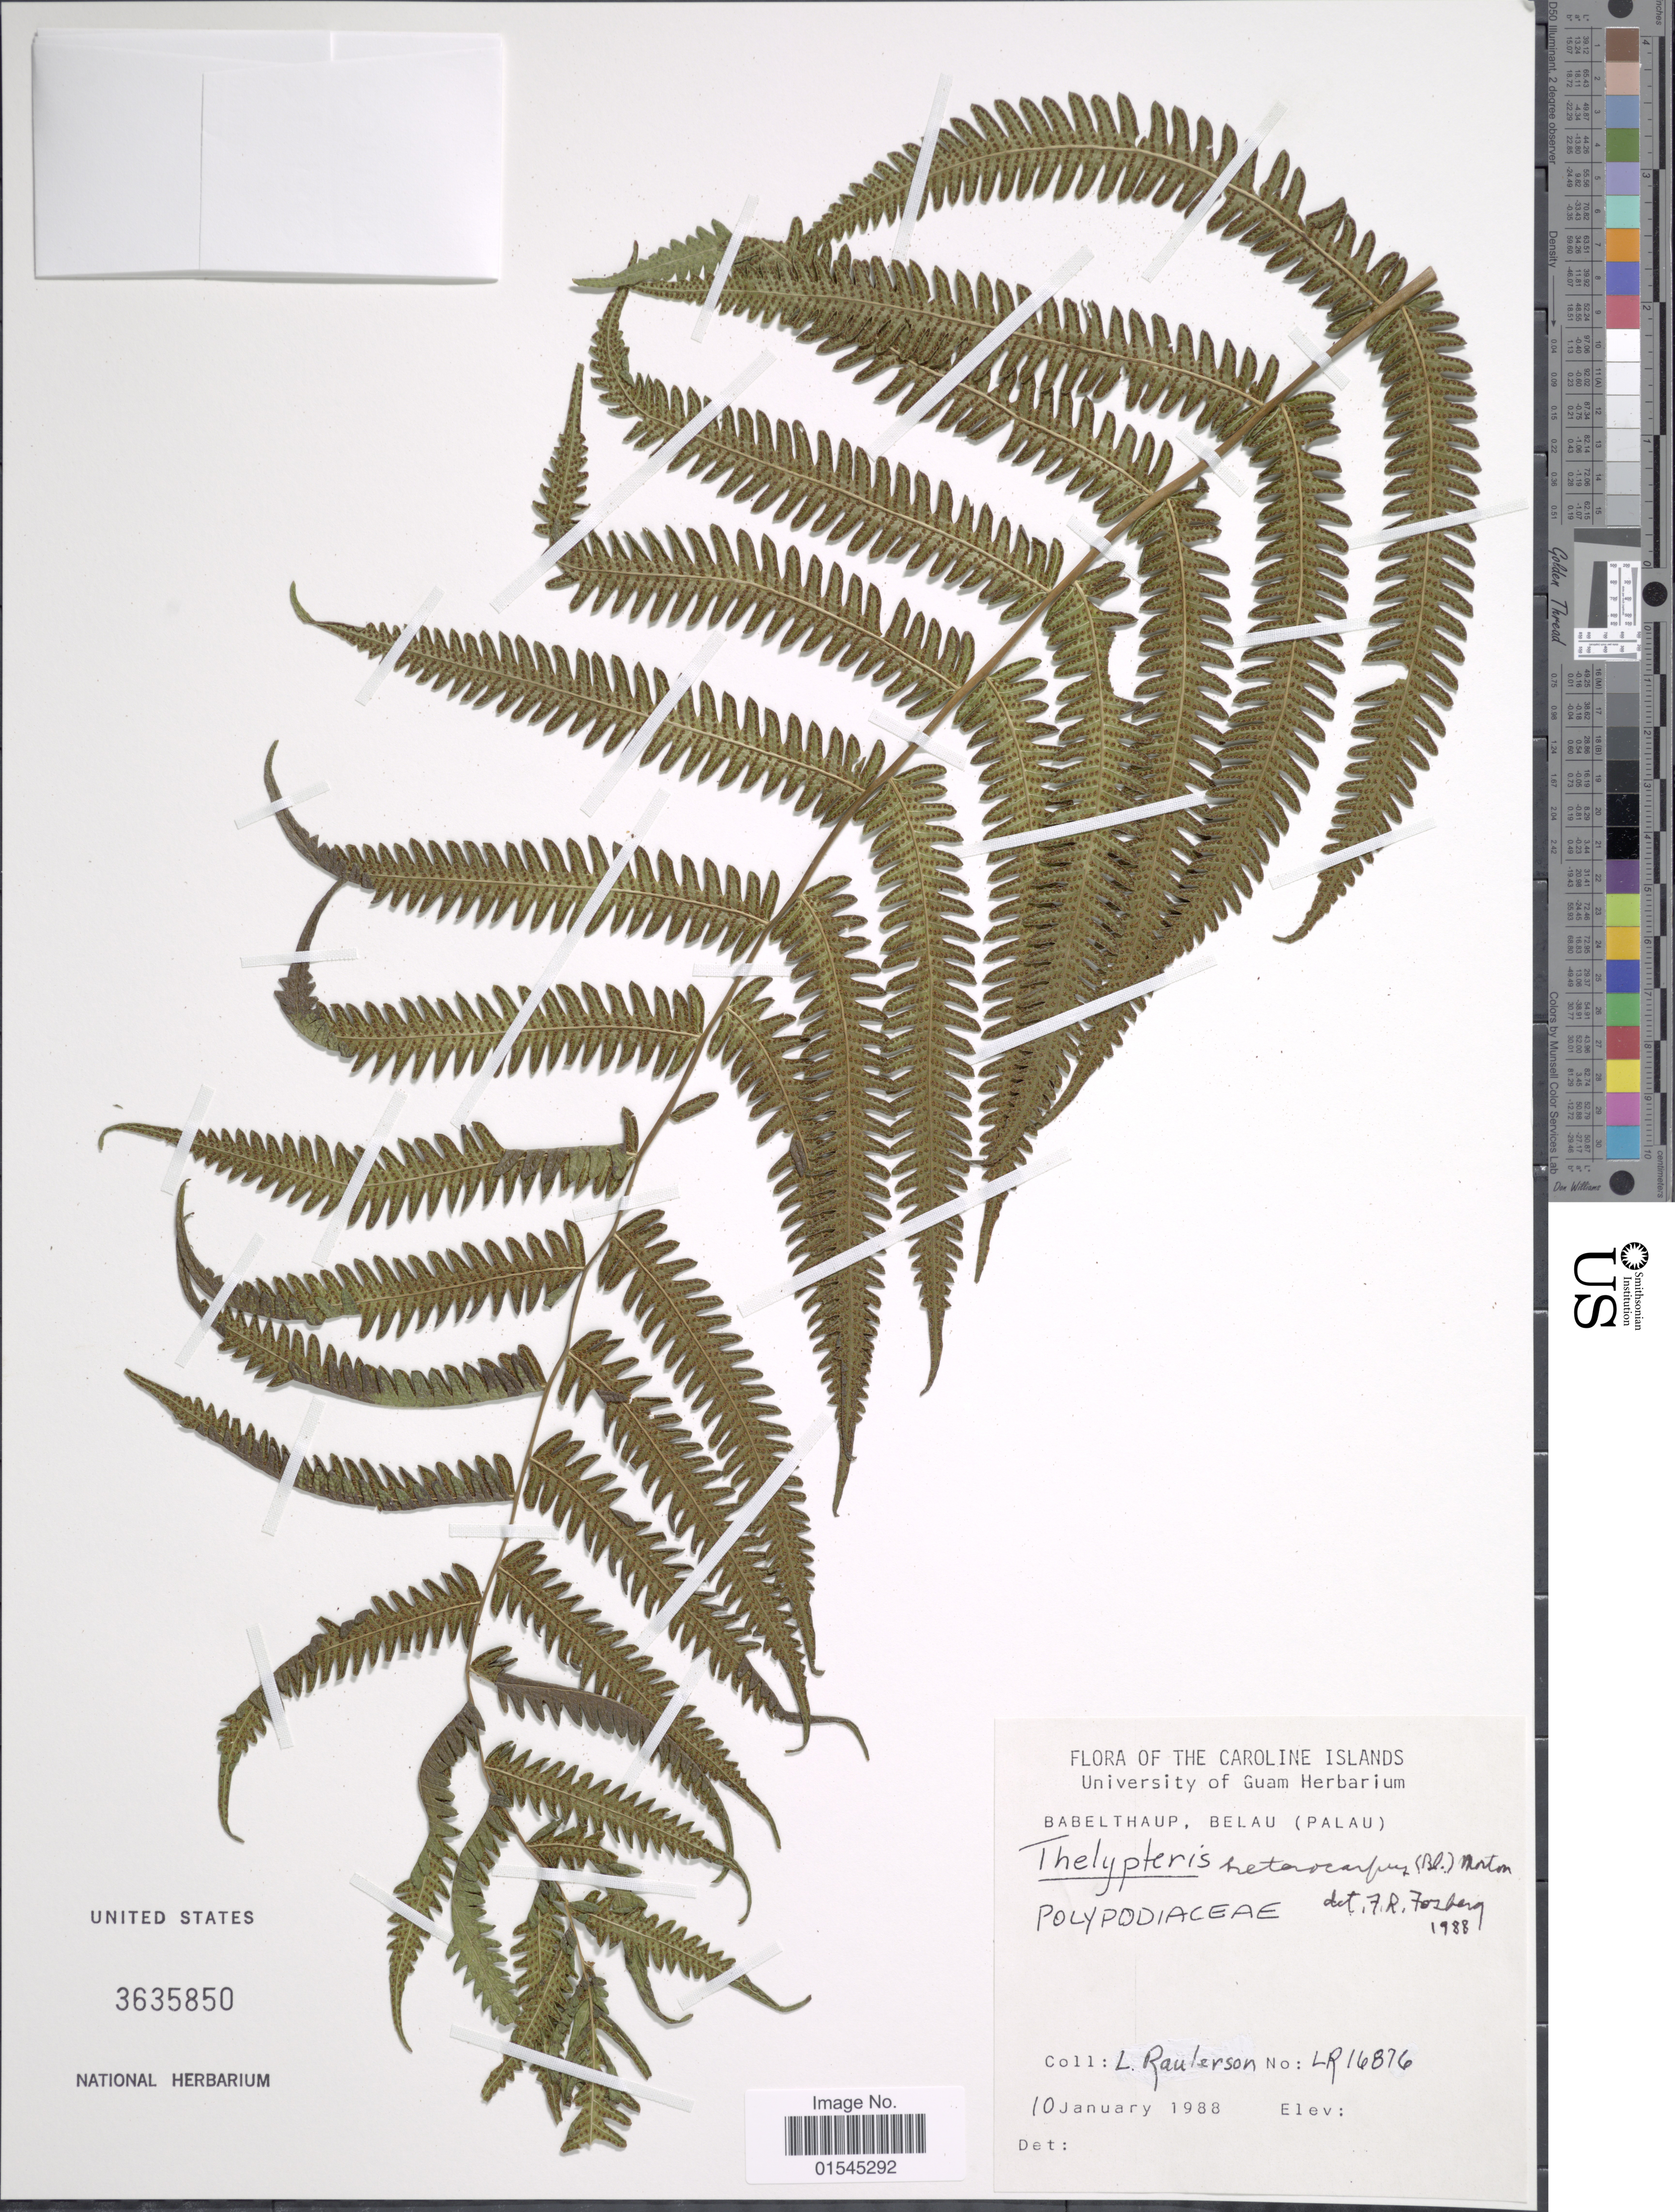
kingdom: Plantae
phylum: Tracheophyta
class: Polypodiopsida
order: Polypodiales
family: Thelypteridaceae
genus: Sphaerostephanos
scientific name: Sphaerostephanos heterocarpus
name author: (Blume) Holttum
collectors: L. Raulerson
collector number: LR 16876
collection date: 1988-01-10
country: Palau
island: Babeldaob [Babelthuap]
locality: Babelthaup, Belau (Palau)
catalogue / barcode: US 3635850